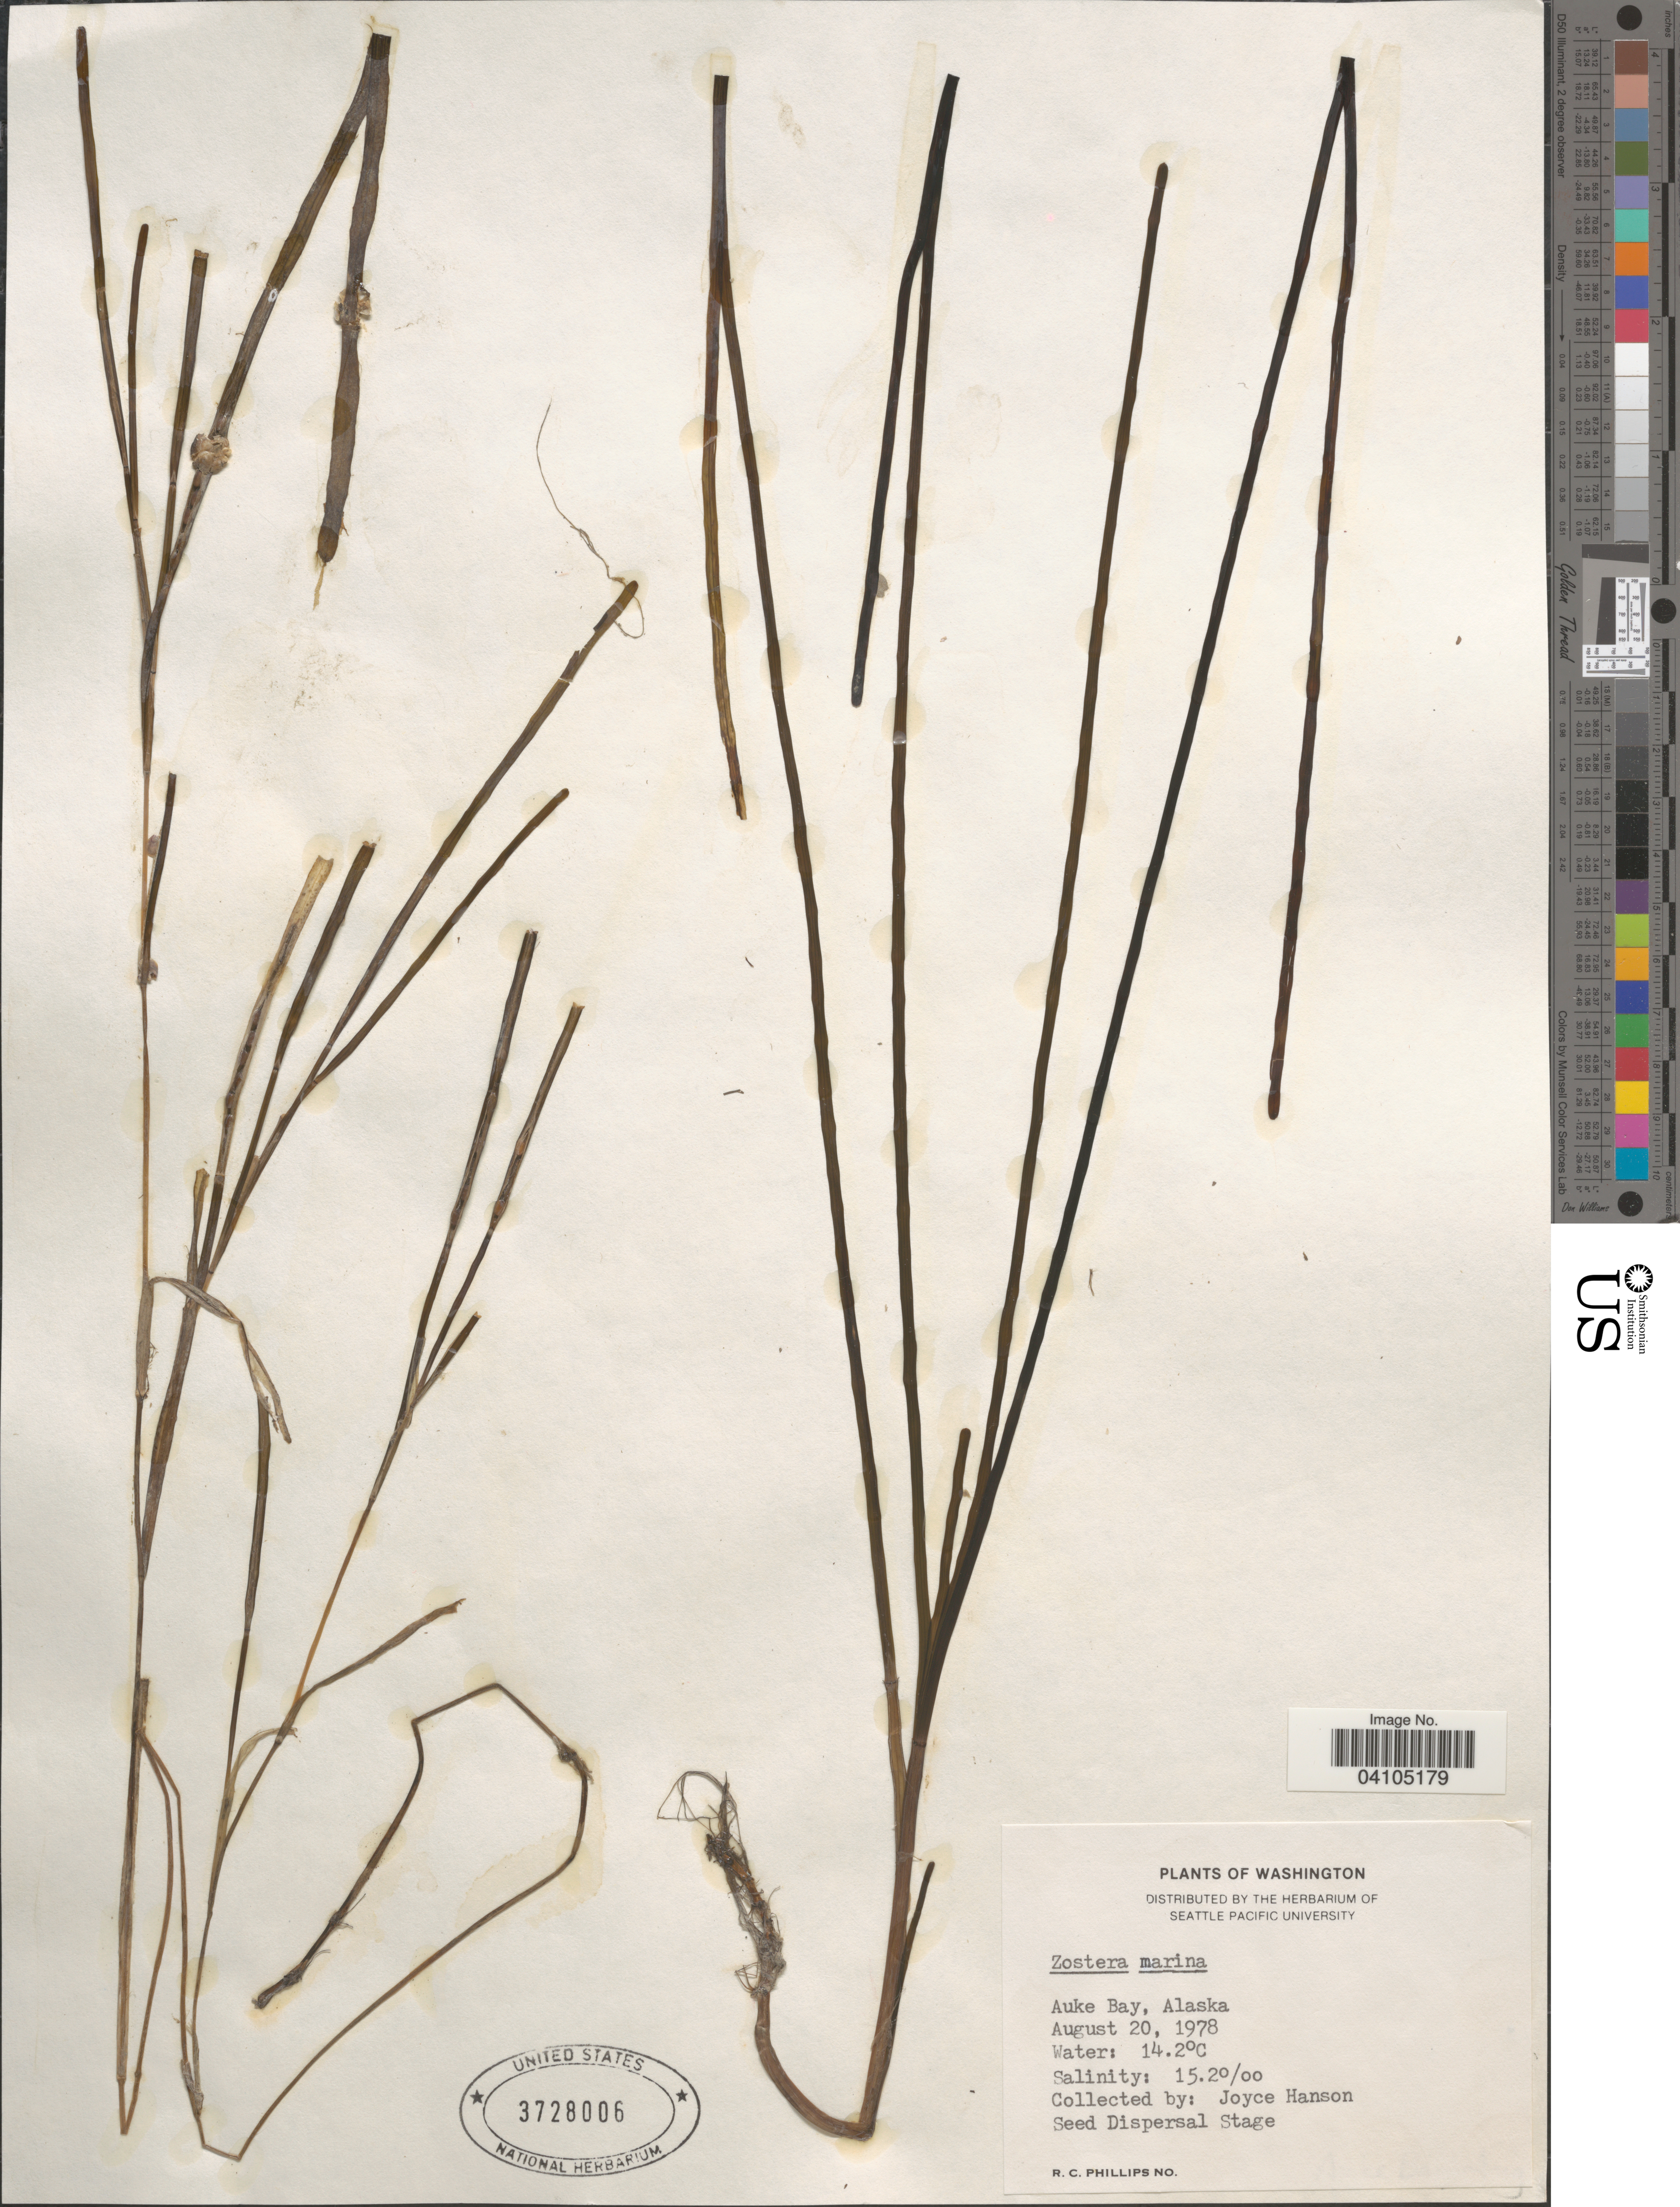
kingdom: Plantae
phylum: Tracheophyta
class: Liliopsida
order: Alismatales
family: Zosteraceae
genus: Zostera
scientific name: Zostera marina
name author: L.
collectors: J. Hanson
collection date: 1978-08-20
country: United States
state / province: Alaska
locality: Auke Bay.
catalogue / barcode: US 3728006